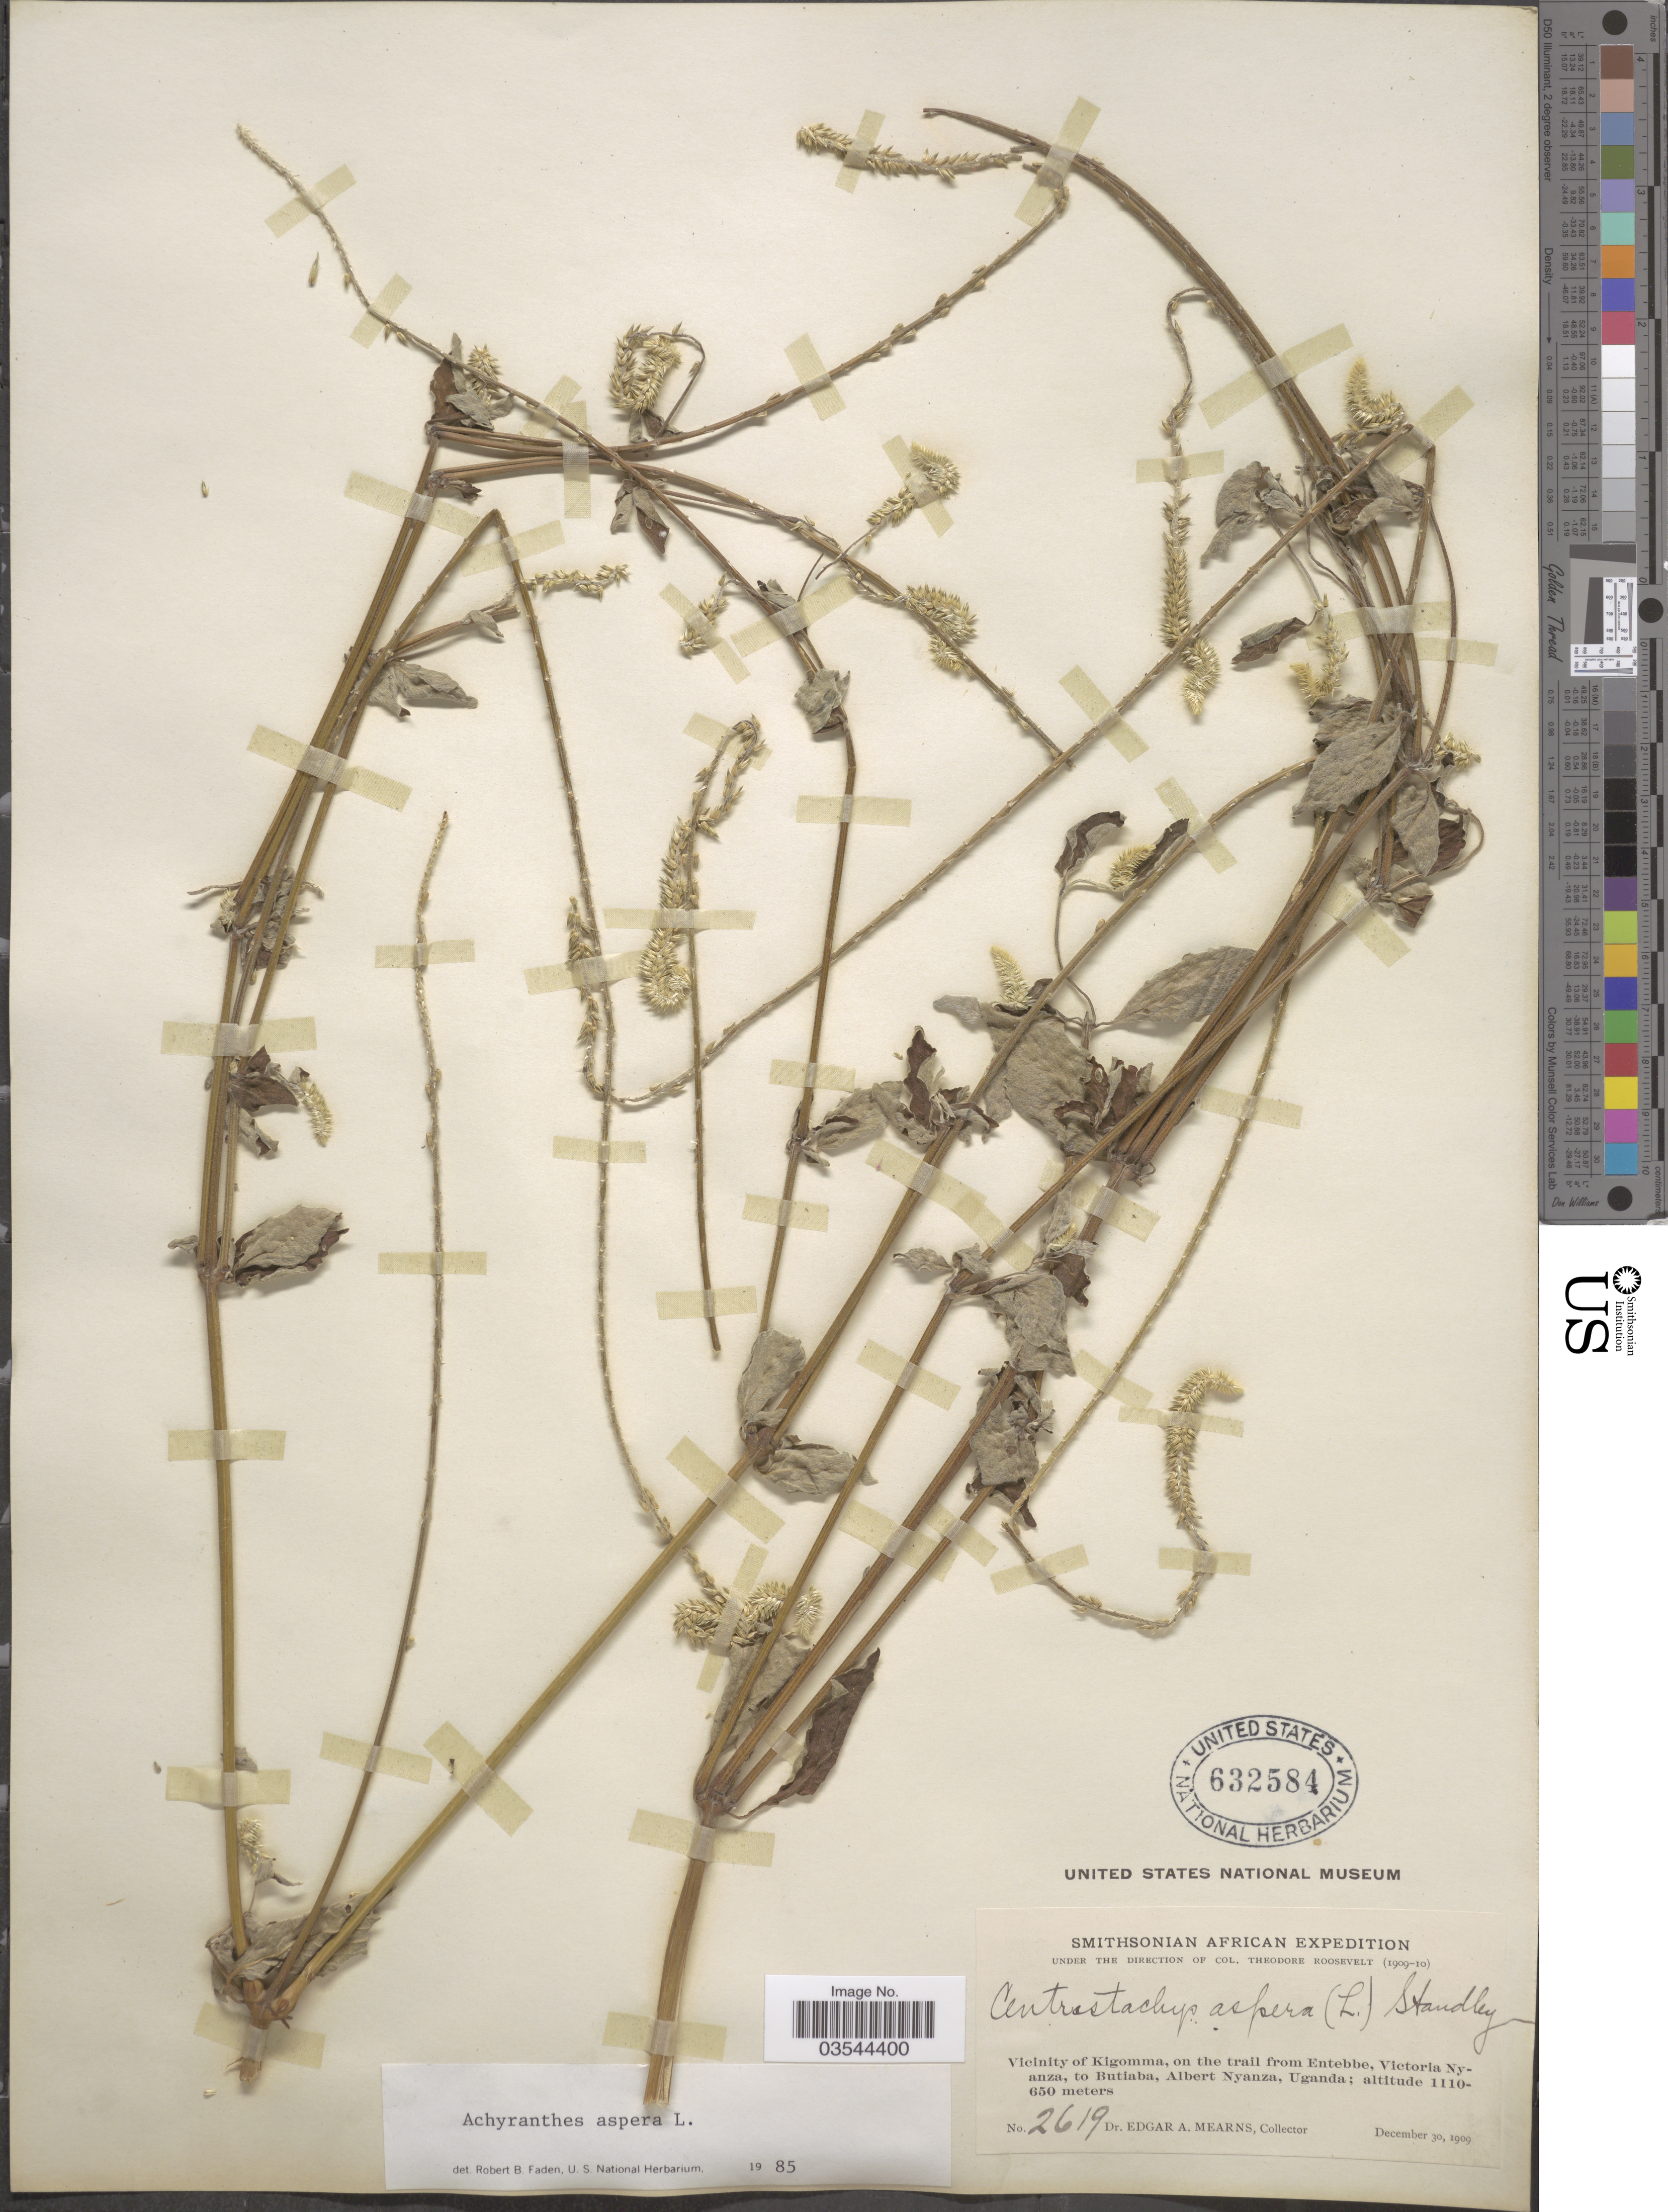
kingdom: Plantae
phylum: Tracheophyta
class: Magnoliopsida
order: Caryophyllales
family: Amaranthaceae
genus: Achyranthes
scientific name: Achyranthes aspera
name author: L.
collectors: E. A. Mearns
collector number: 2619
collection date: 1909-12-30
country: Uganda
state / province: Western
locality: Vicinity of Kigomma, on the trail from Entebbe, Victoria Nyanza, to Butiaba, Albert Nyanza.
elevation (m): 650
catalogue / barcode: US 632584